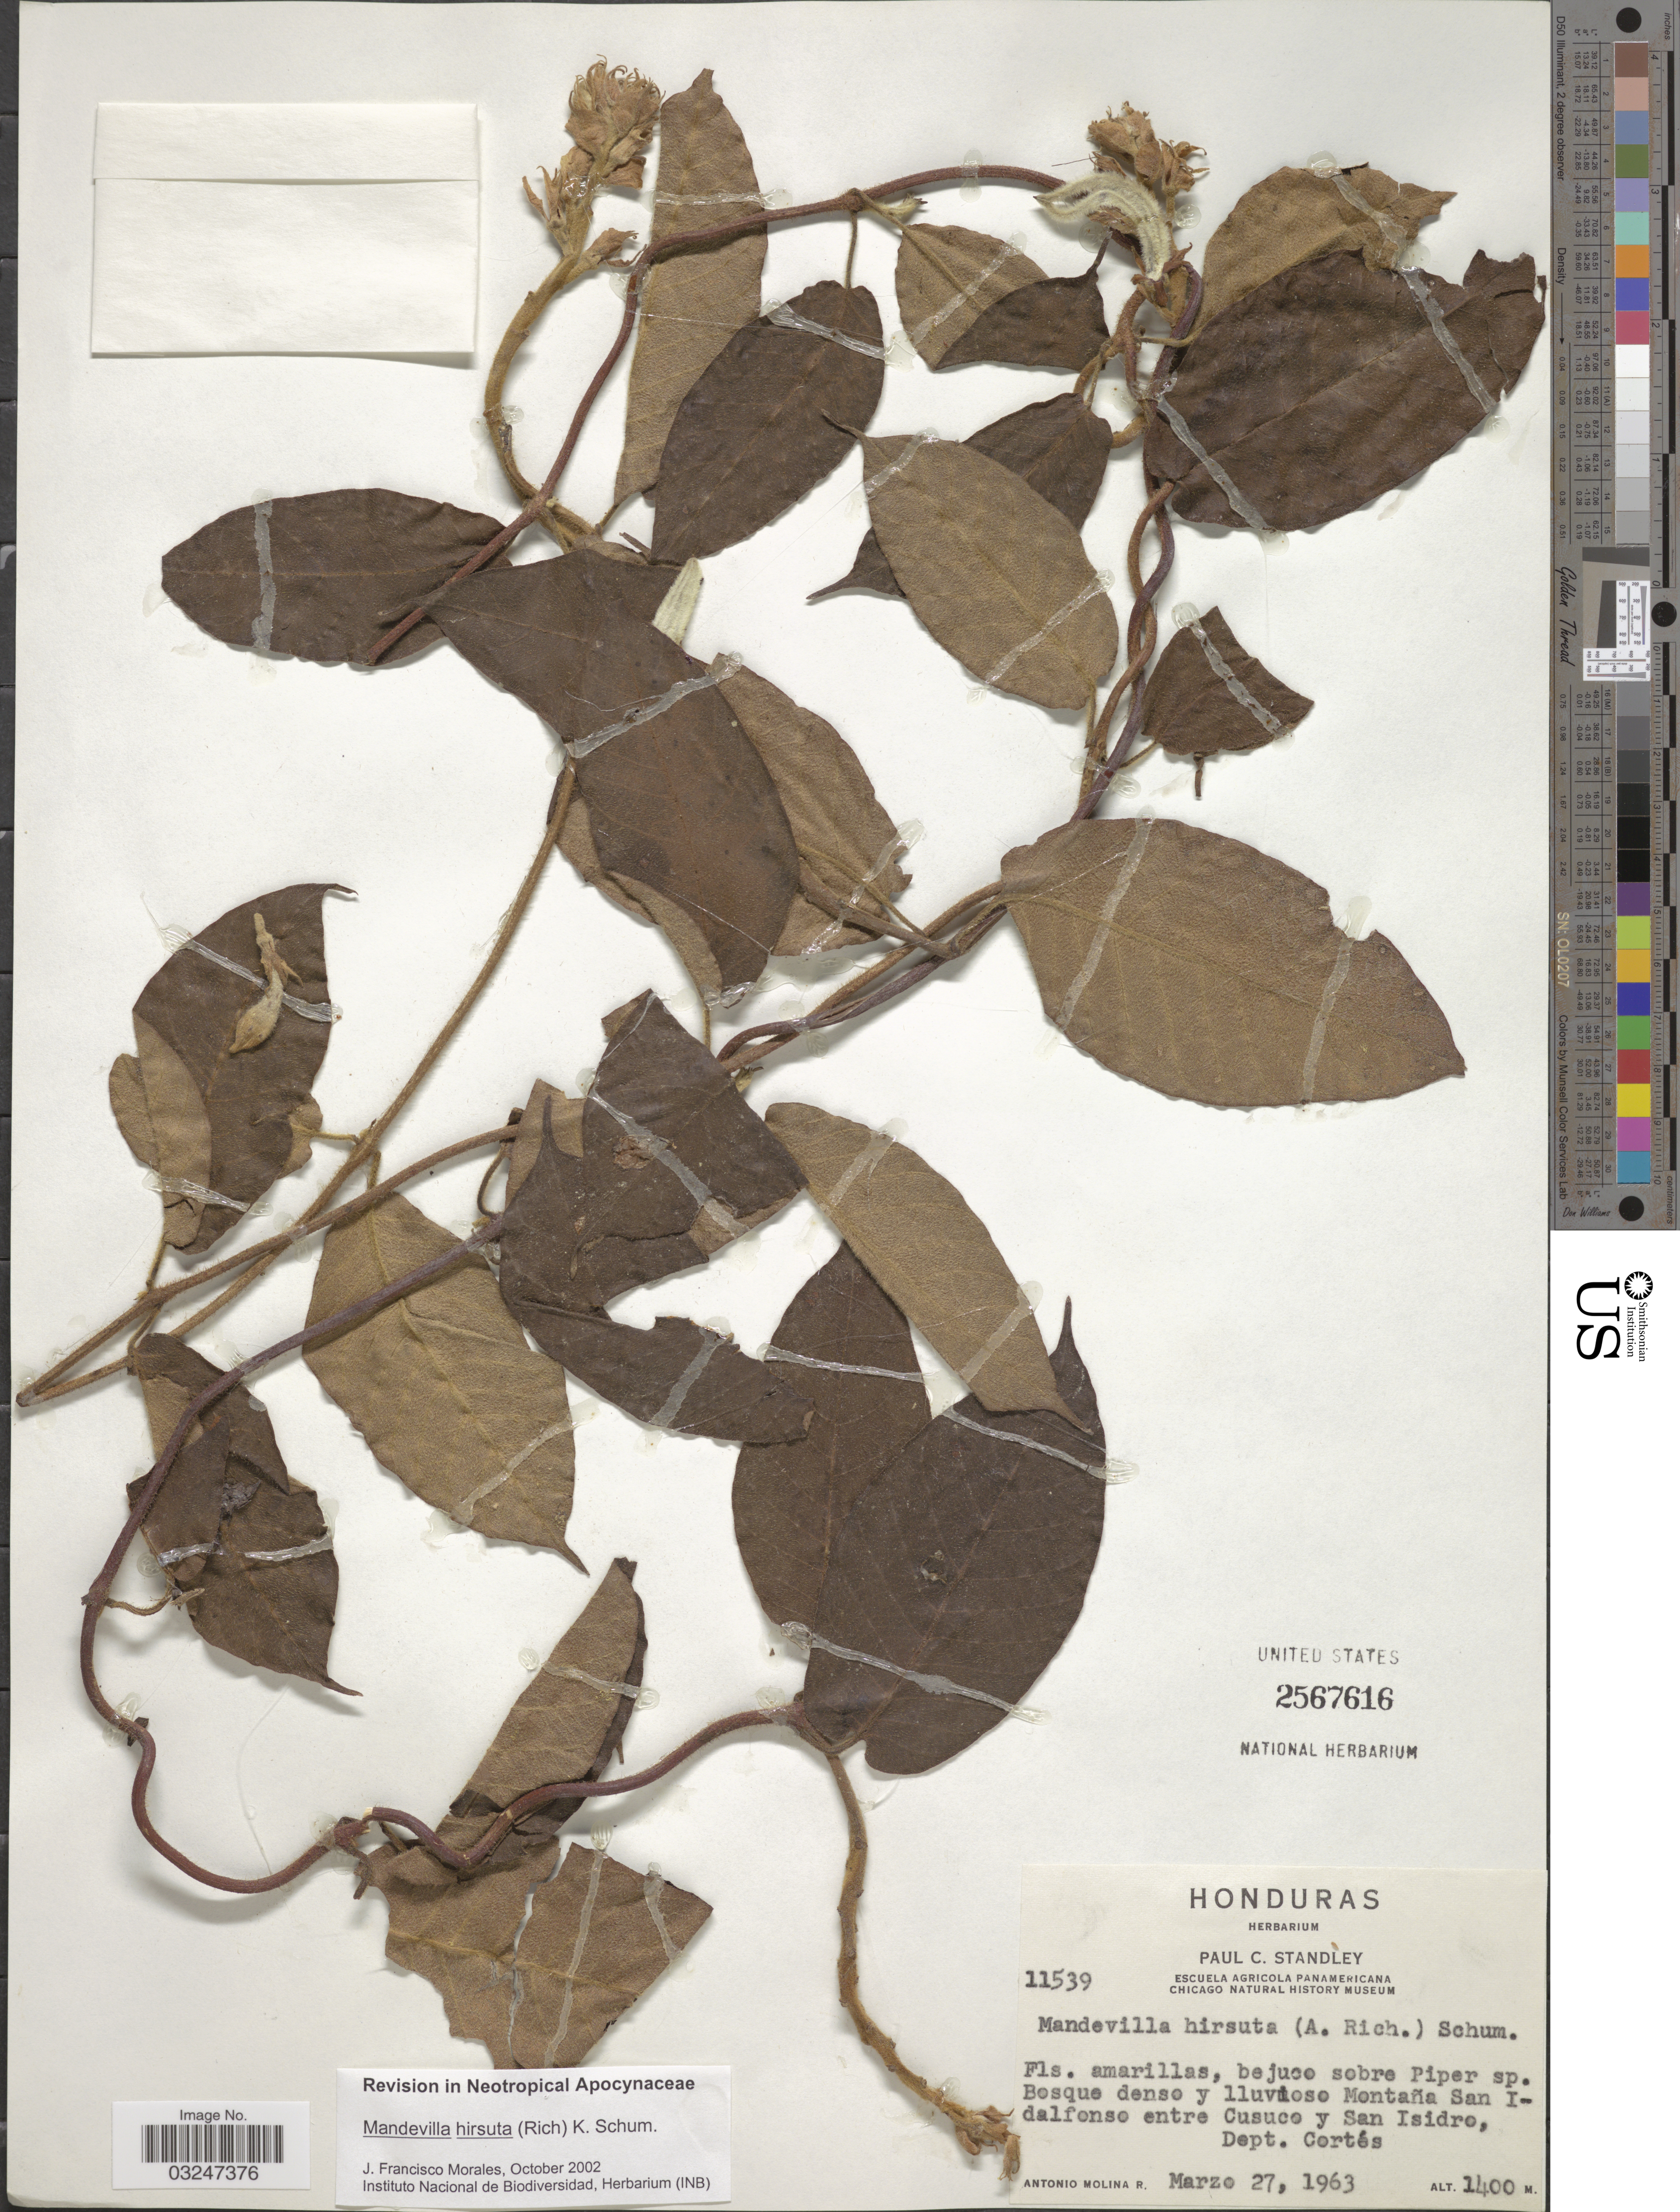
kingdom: Plantae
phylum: Tracheophyta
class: Magnoliopsida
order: Gentianales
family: Apocynaceae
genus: Mandevilla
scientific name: Mandevilla hirsuta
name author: (Rich.) K. Schum.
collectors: A. Molina R.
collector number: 11539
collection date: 1963-03-27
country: Honduras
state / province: Cortés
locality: Bosque dense y lluvioso Montaña San Idalfonso entre Cusuco y San Isidro, Dept. Cortés.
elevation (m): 1400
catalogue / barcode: US 2567616